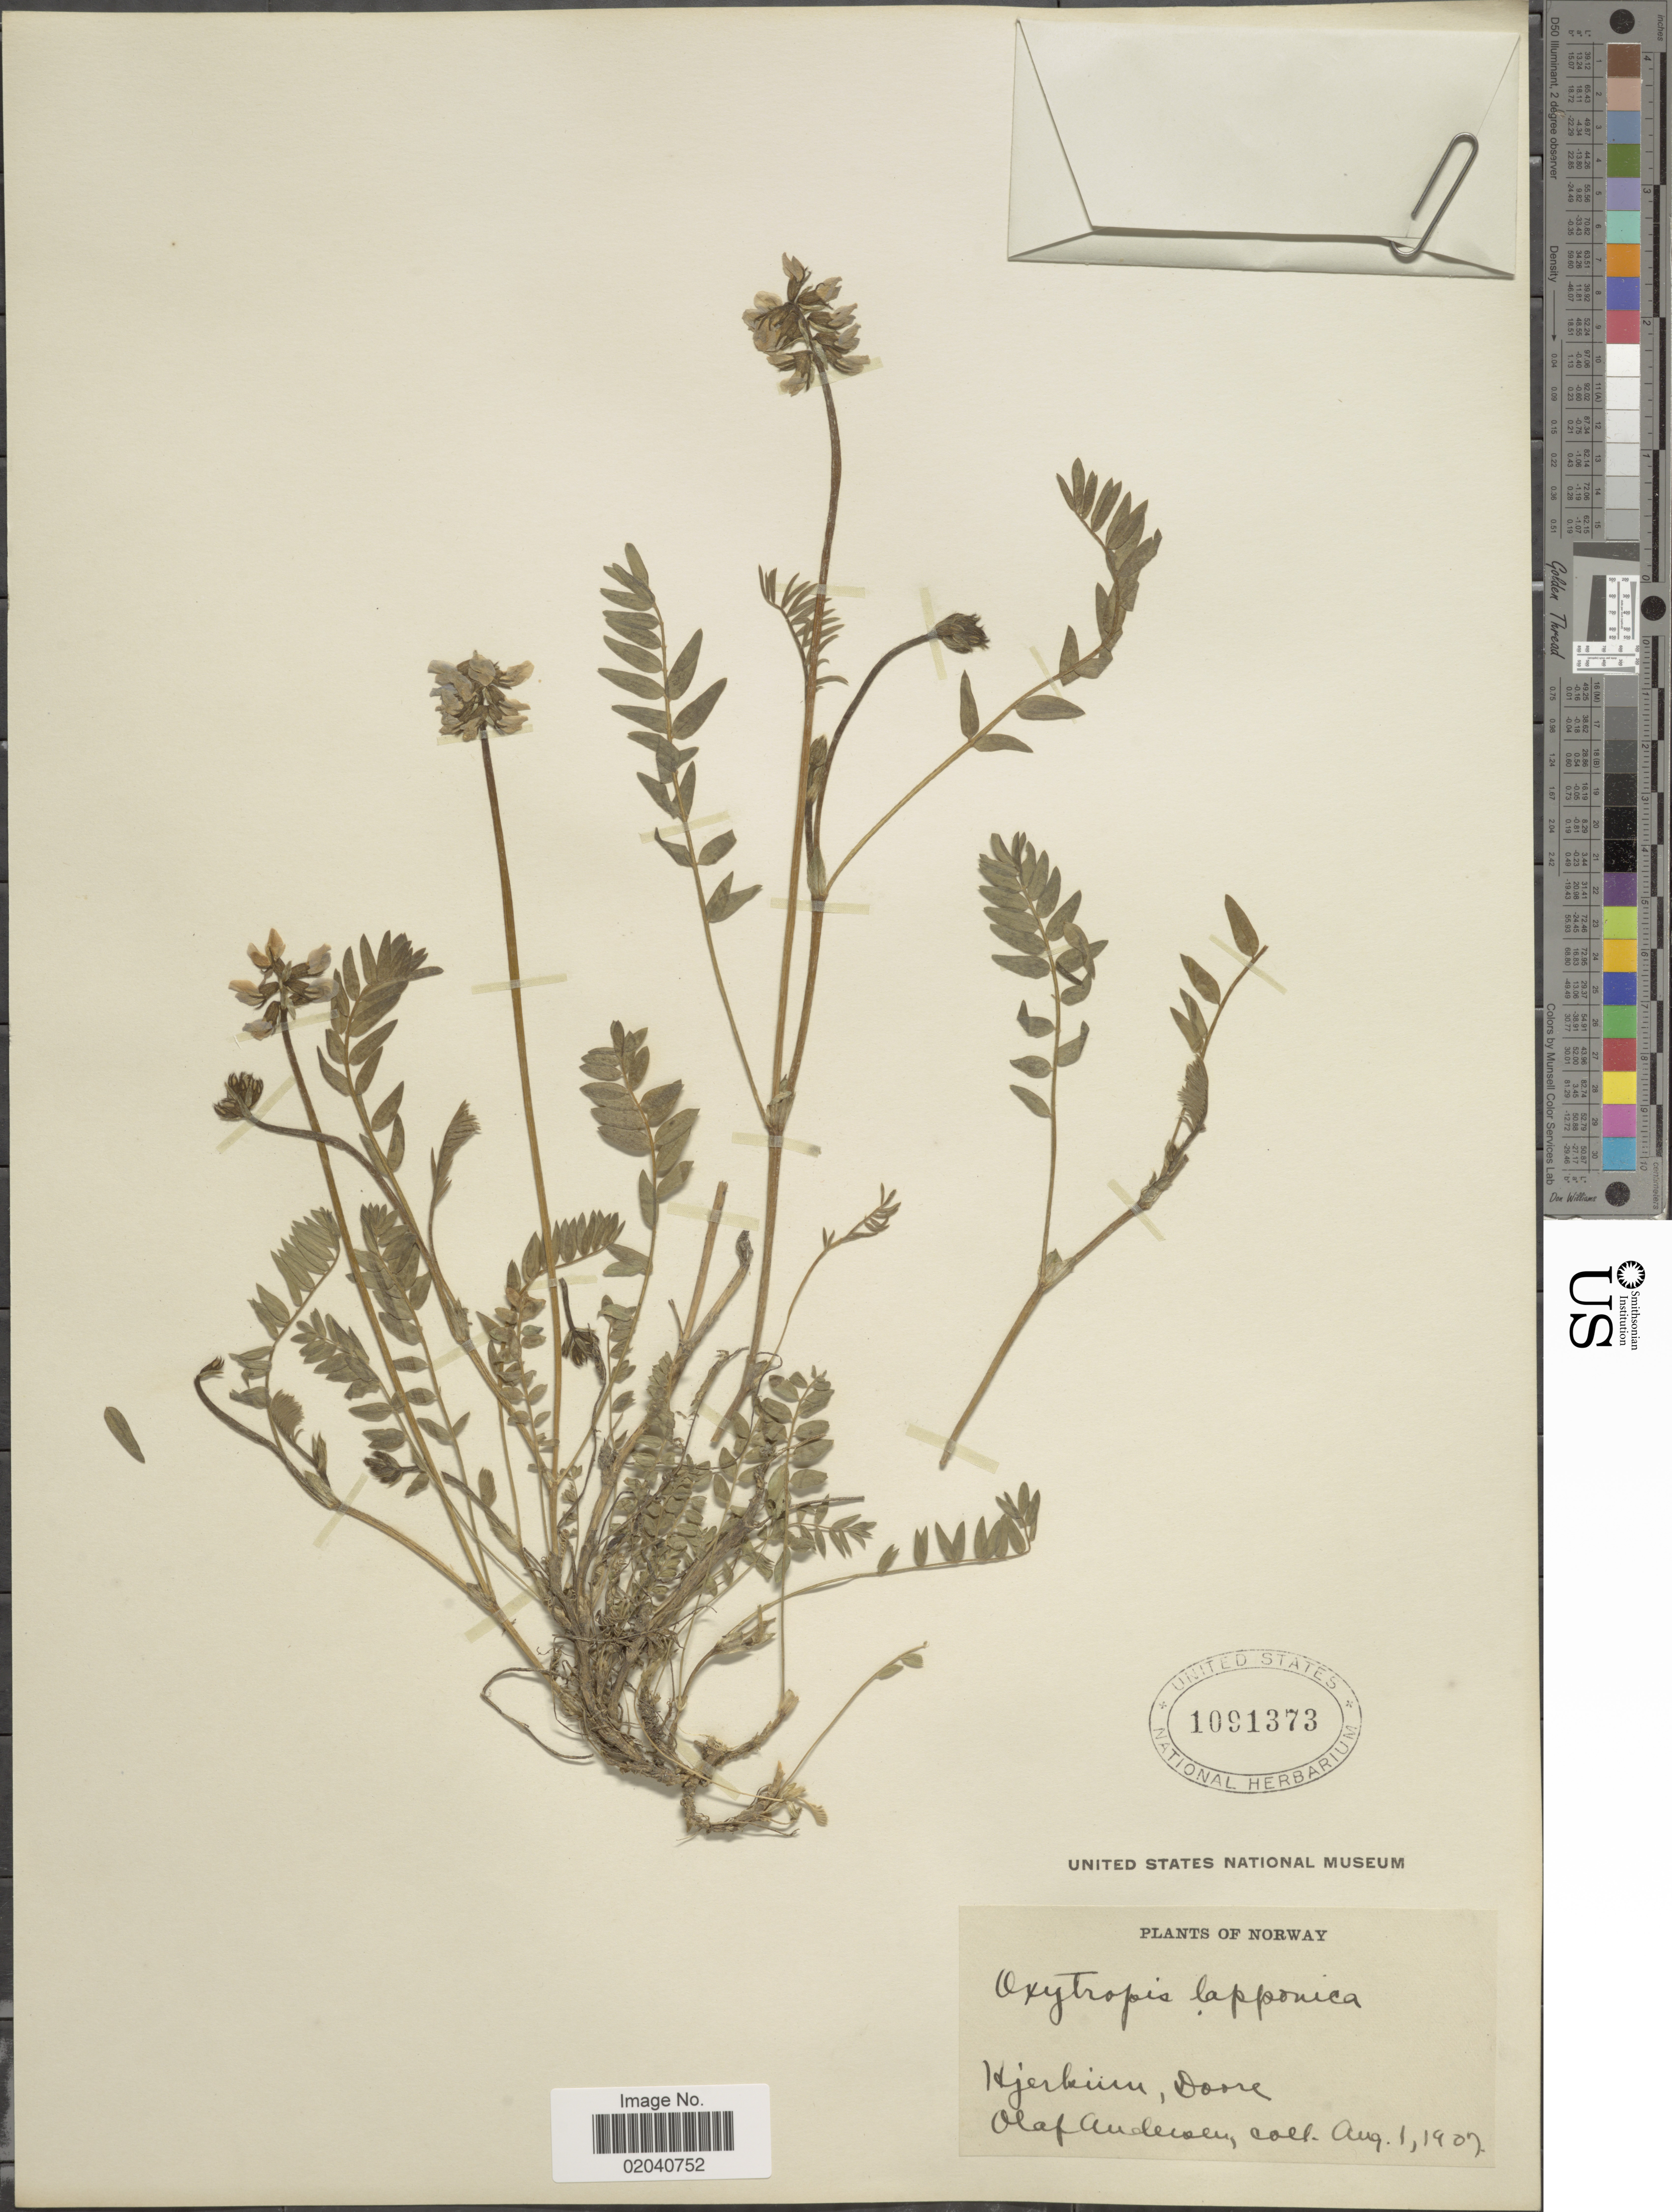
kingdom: Plantae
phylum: Tracheophyta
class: Magnoliopsida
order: Fabales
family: Fabaceae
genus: Oxytropis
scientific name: Oxytropis lapponica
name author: (Wahlenb.) Gay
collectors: O. Anderson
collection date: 1907-08-01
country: Norway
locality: Hjerkium, Dovre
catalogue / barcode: US 1091373